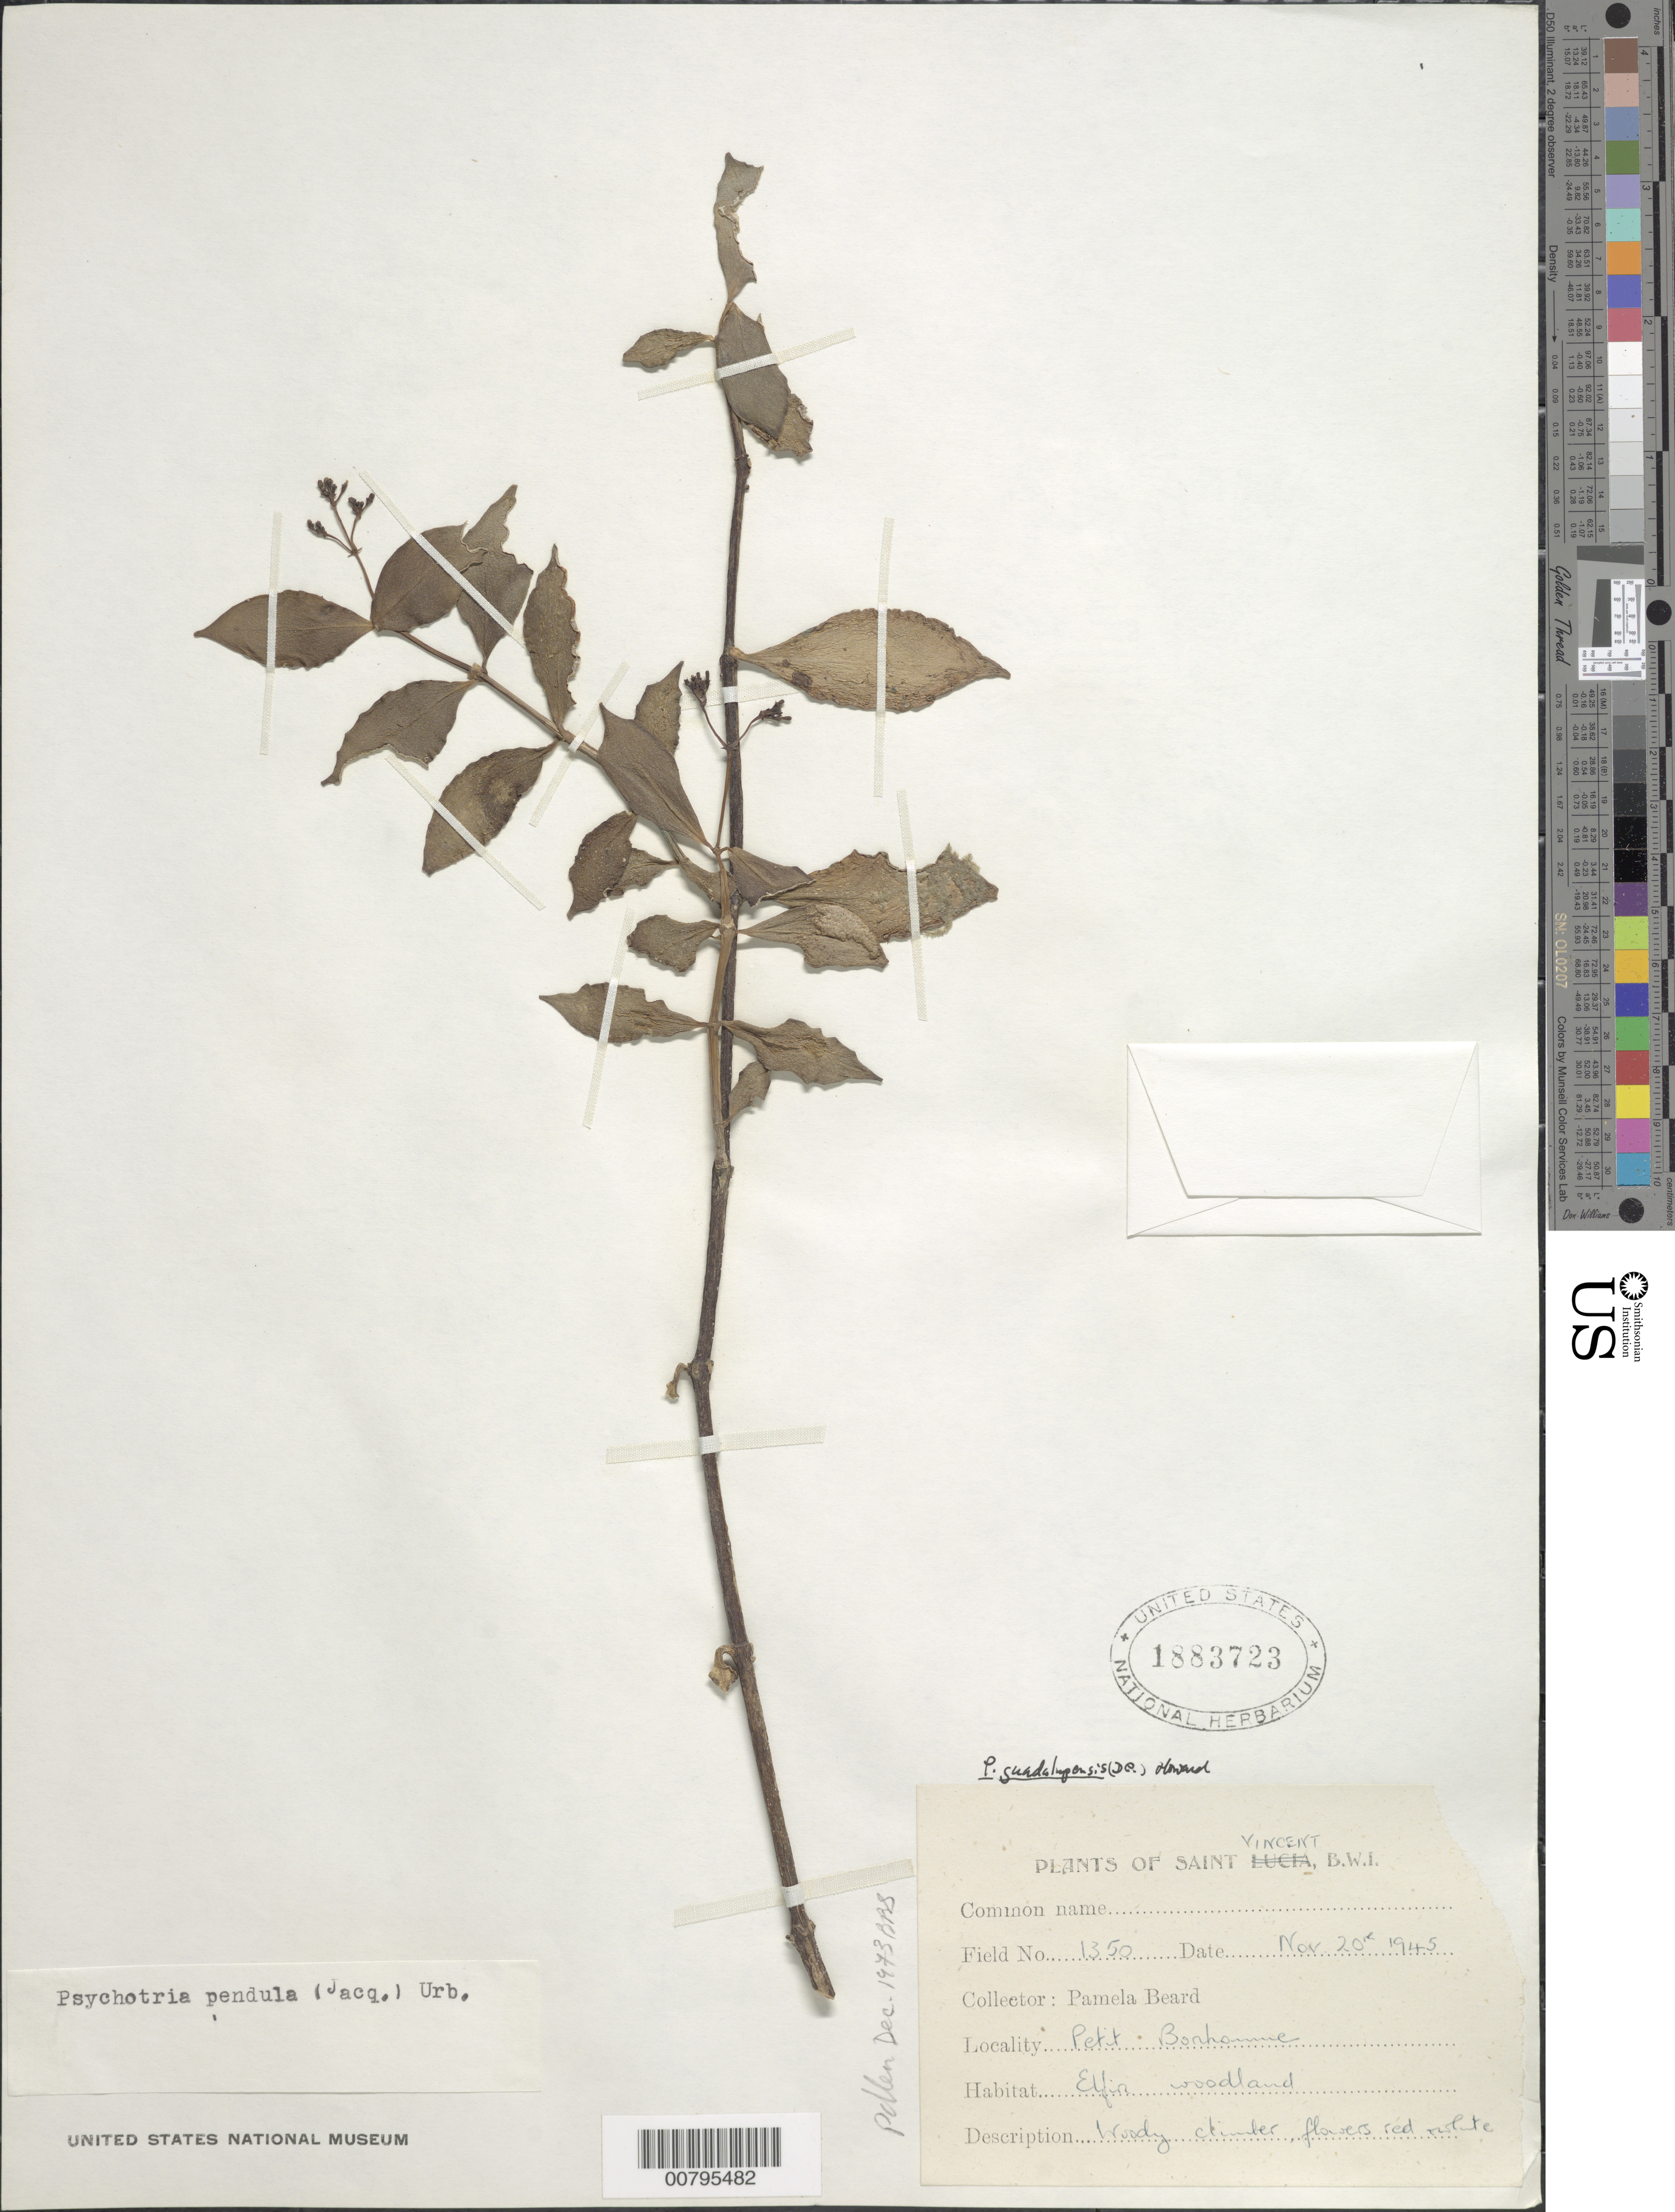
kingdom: Plantae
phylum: Tracheophyta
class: Magnoliopsida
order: Gentianales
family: Rubiaceae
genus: Notopleura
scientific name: Notopleura guadalupensis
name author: (DC.) C.M. Taylor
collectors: P. Beard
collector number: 1350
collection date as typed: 20 Nov 1945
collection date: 1945-11-20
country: St. Vincent - Grenadines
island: St. Vincent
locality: Petit Bonhomme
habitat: Elfin Woodland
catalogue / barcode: US 1883723